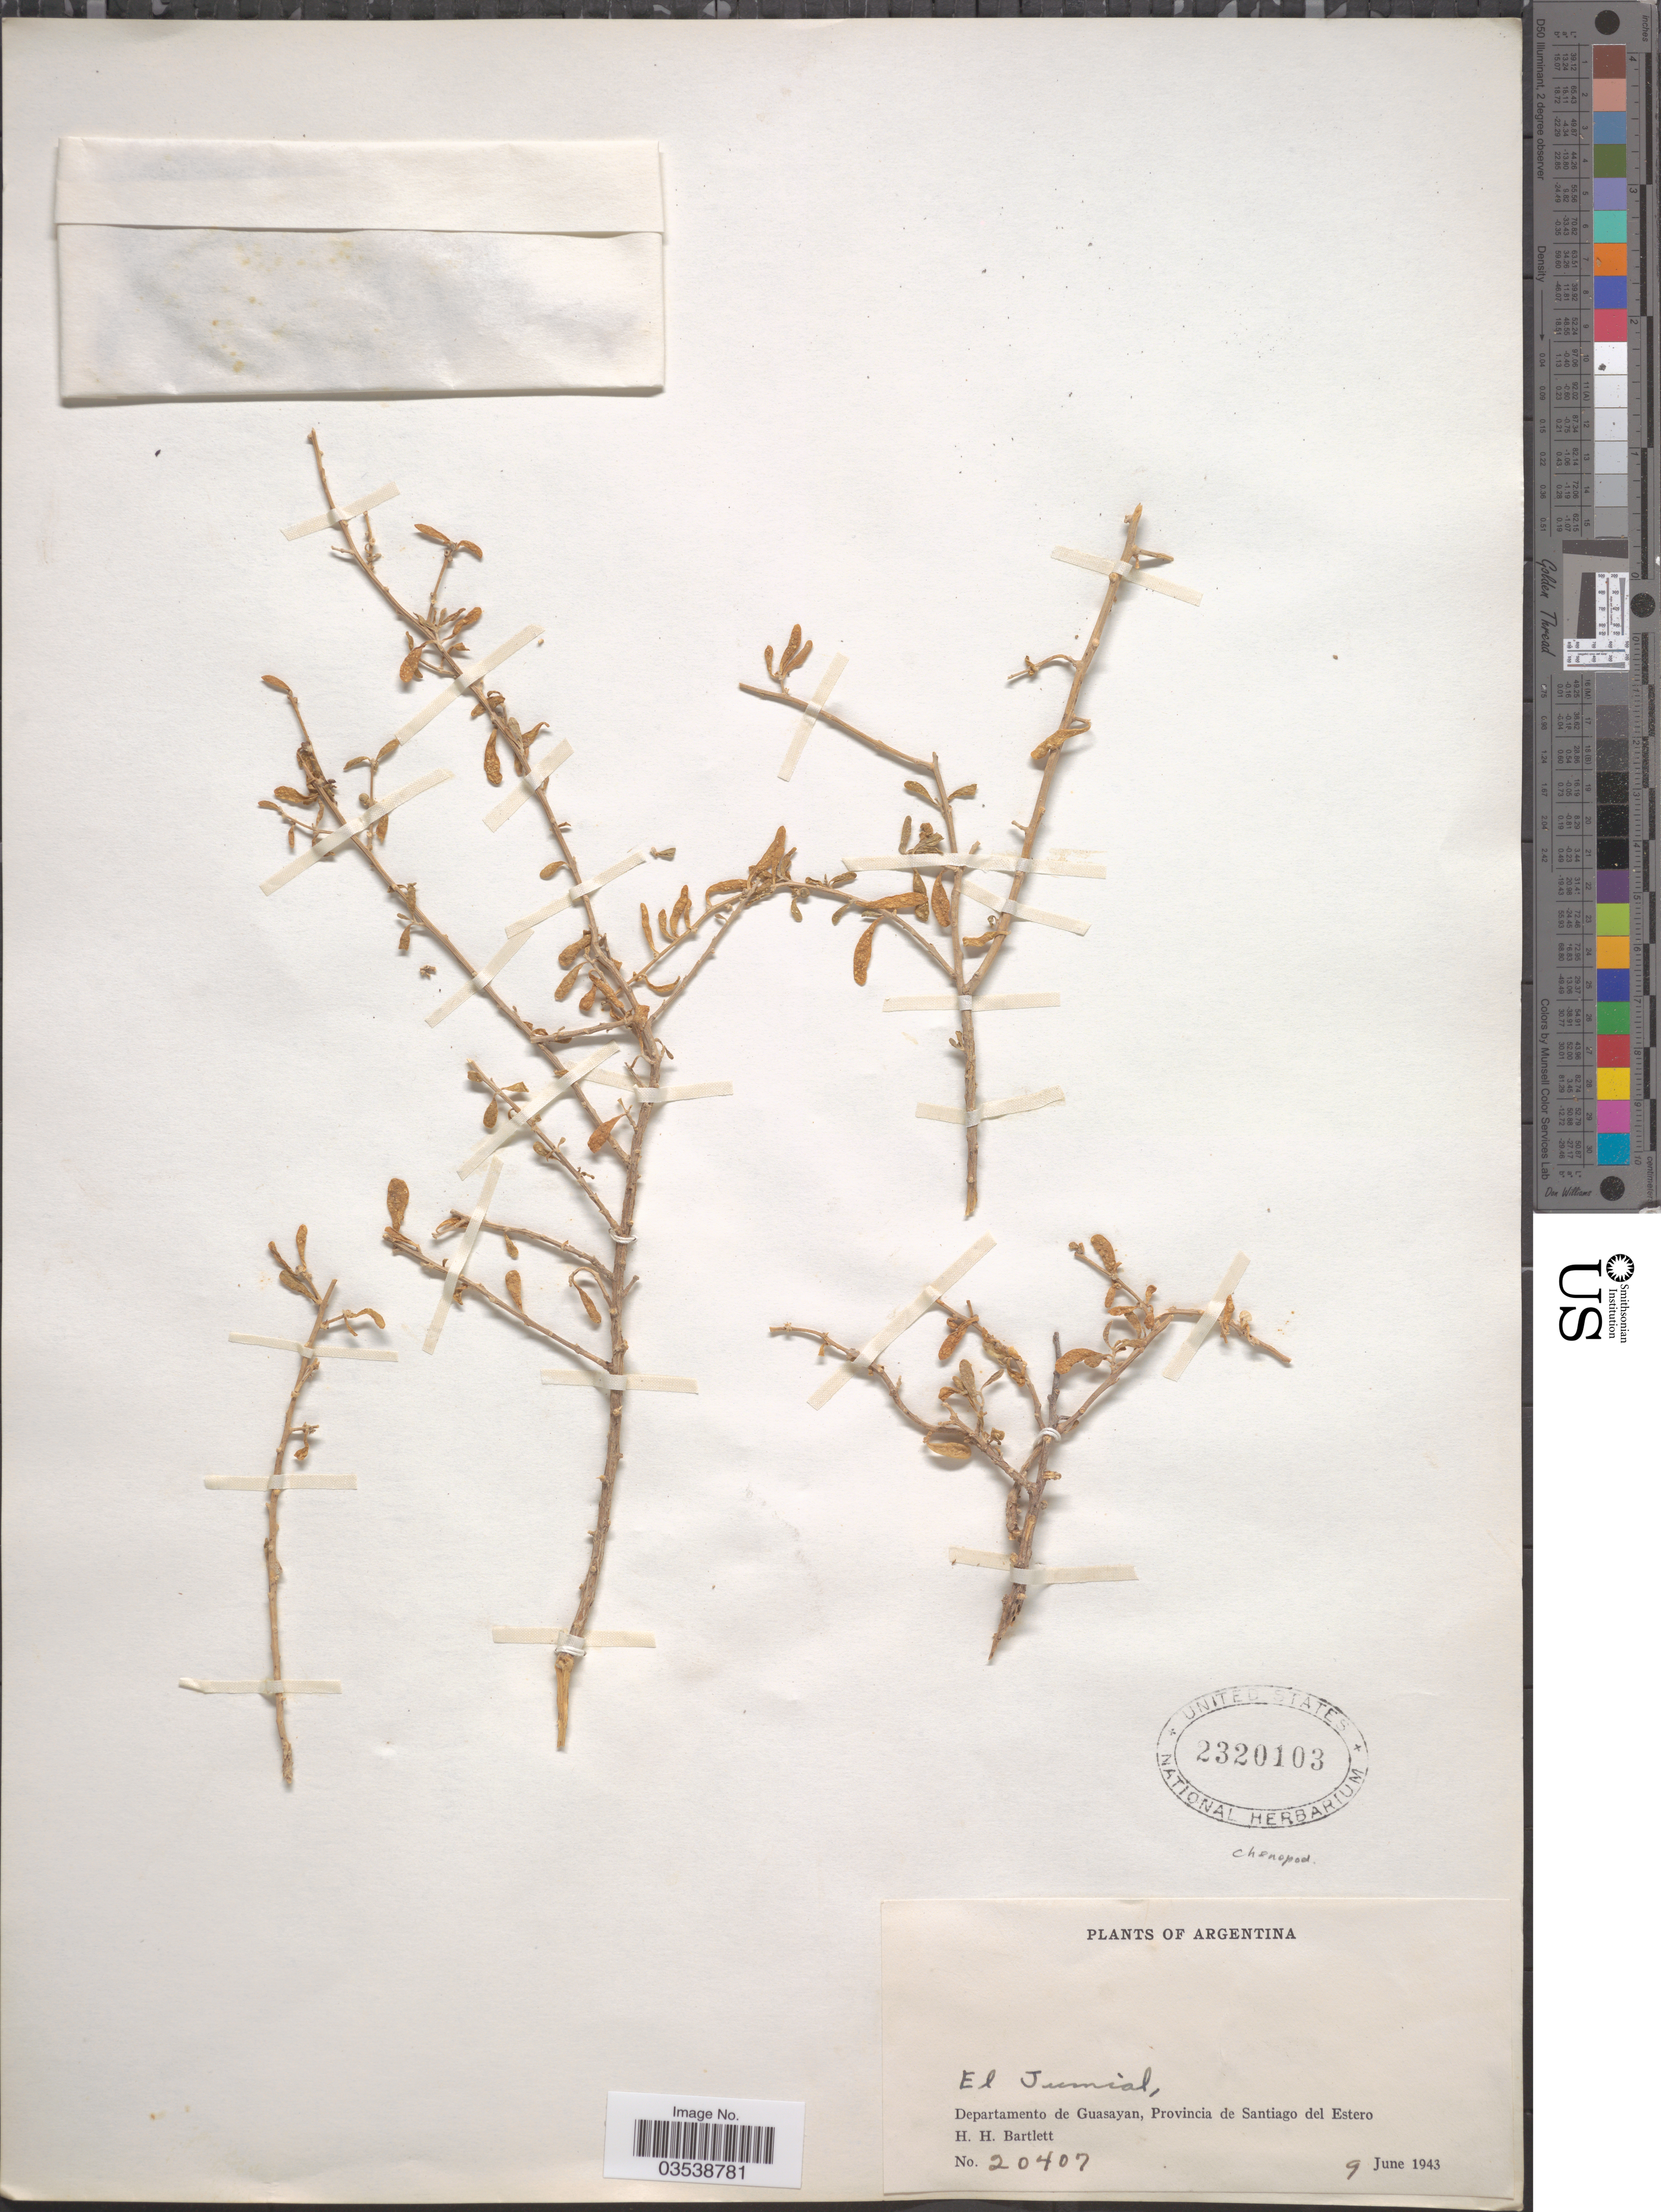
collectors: H. H. Bartlett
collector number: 20407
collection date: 1943-06-09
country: Argentina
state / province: Santiago del Estero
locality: El Jumial. Departamento de Guasayan.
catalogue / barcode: US 2320103